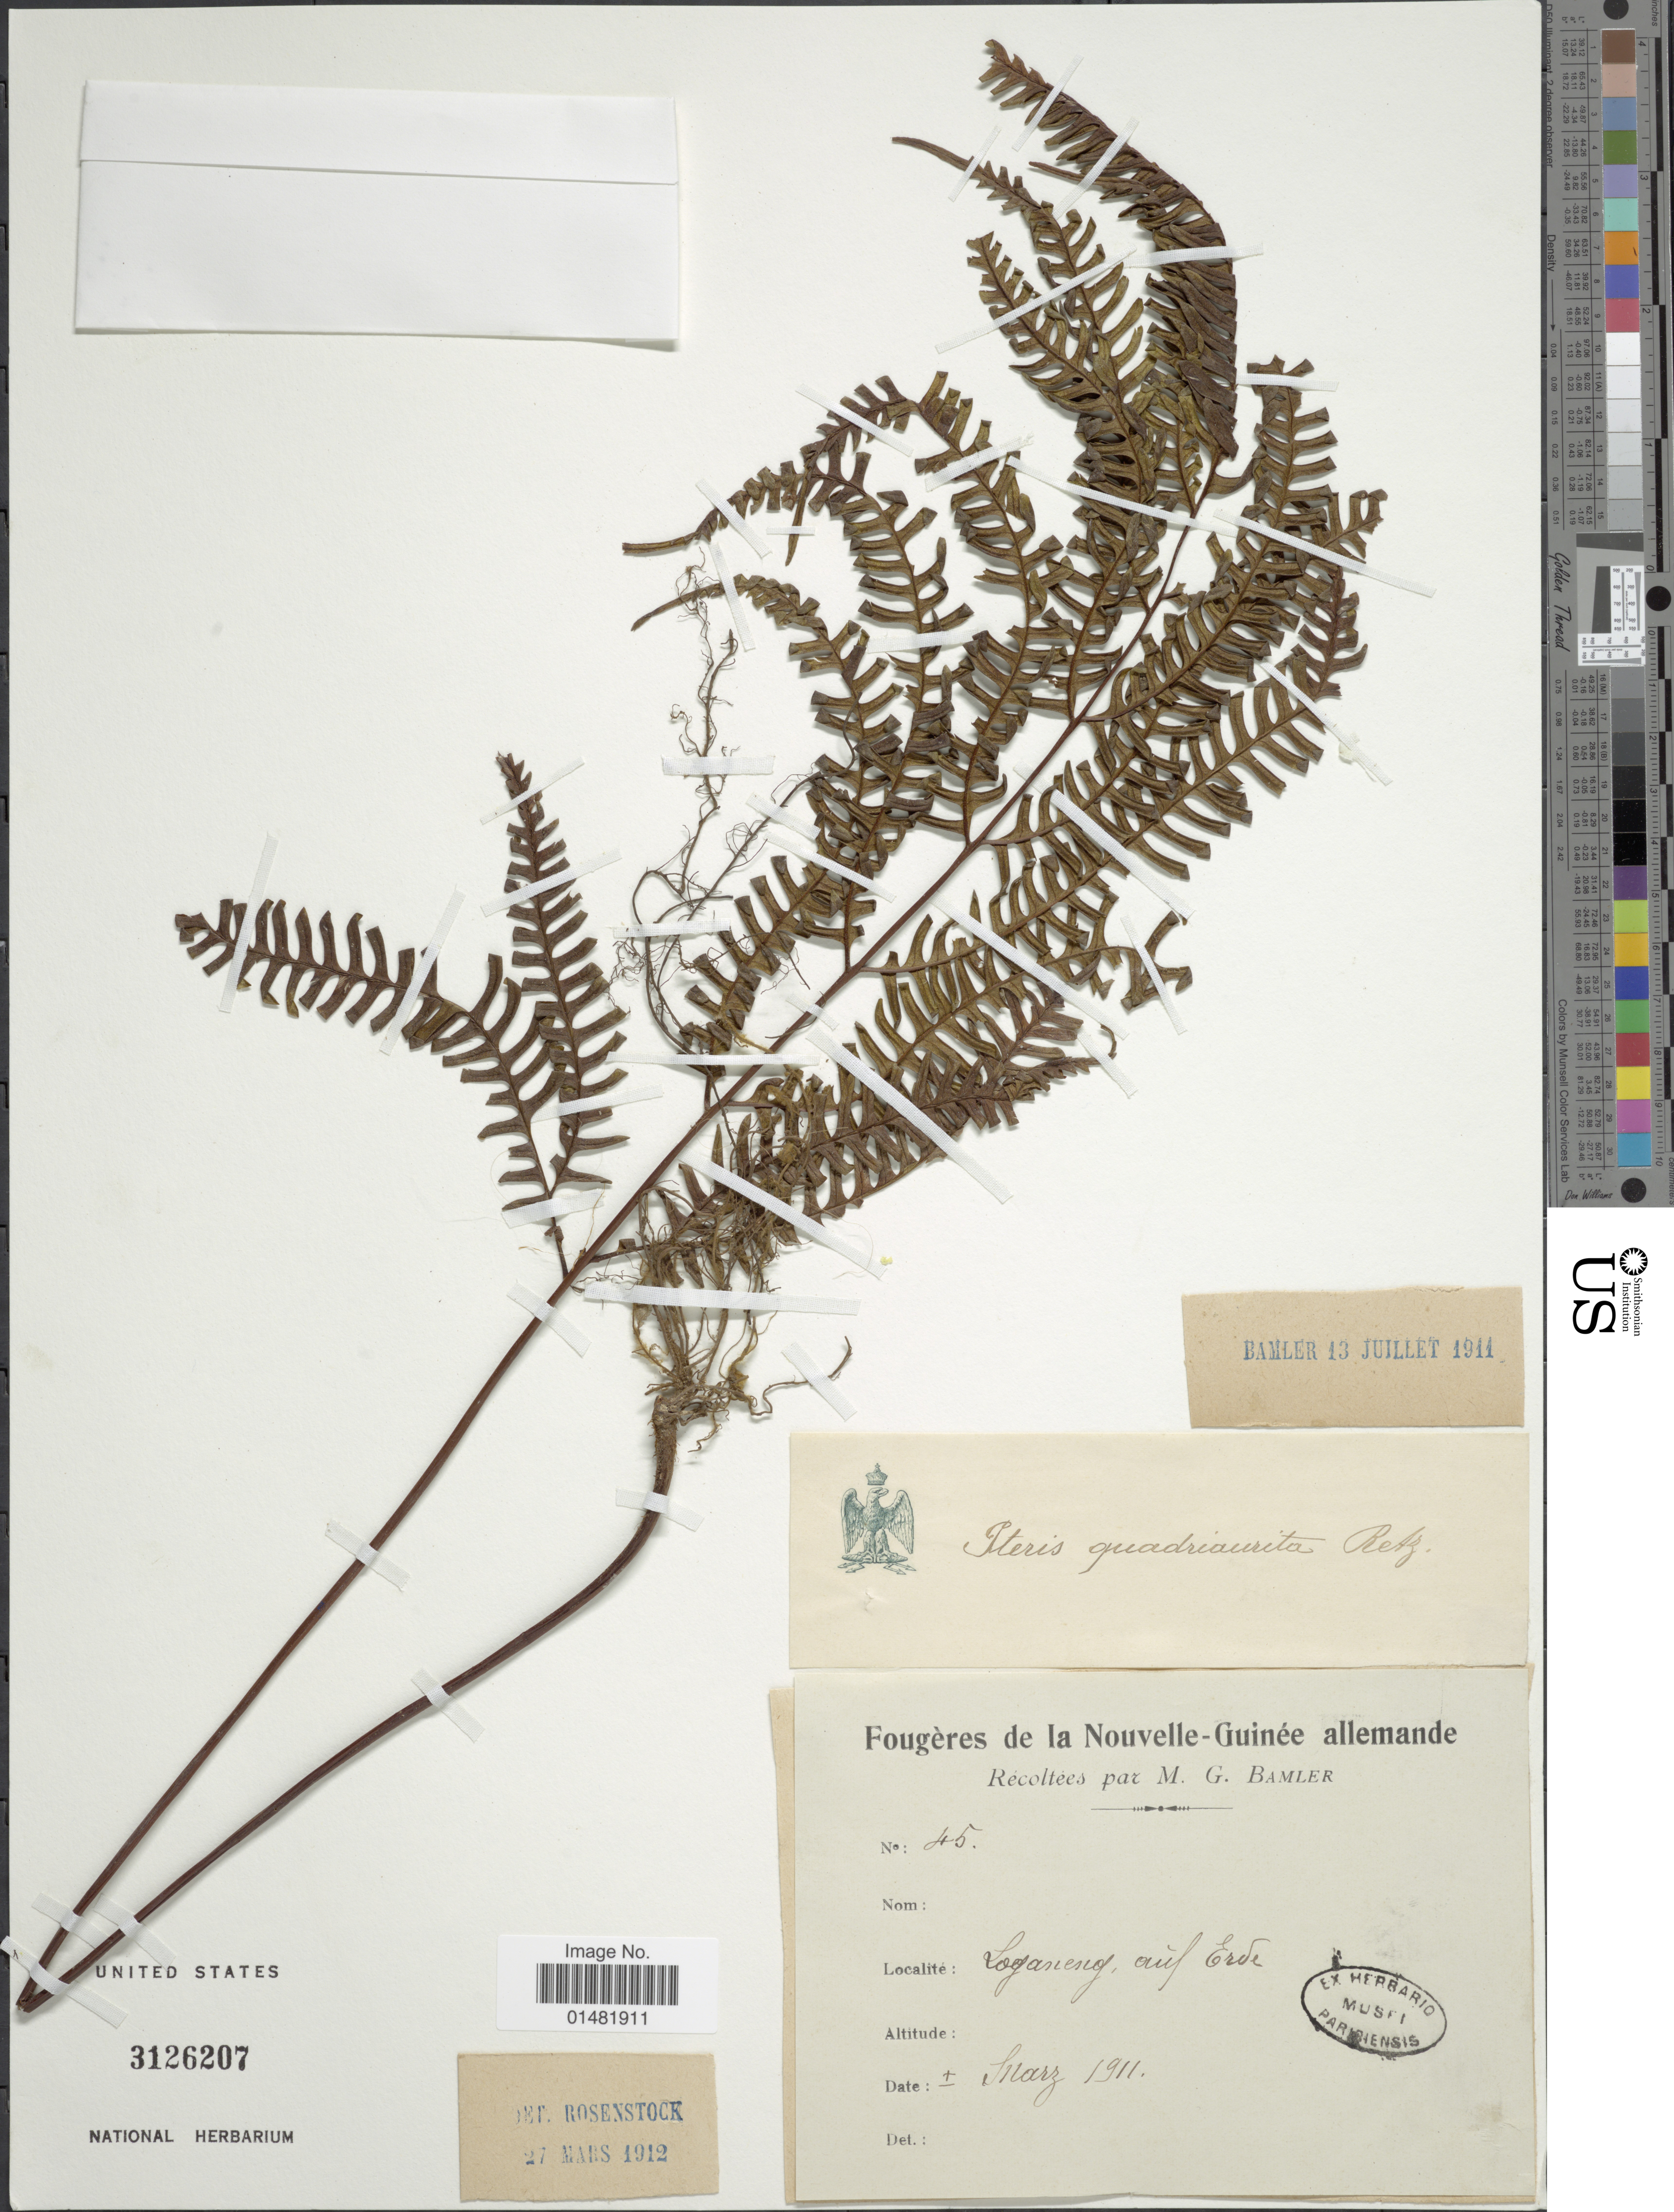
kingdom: Plantae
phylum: Tracheophyta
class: Polypodiopsida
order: Polypodiales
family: Pteridaceae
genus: Pteris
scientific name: Pteris quadriaurita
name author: Retz.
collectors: M. Bamler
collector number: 45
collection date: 1911-03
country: Indonesia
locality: Nouvelle-Guineé allemande, Loganeng, auf Erde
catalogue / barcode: US 3126207